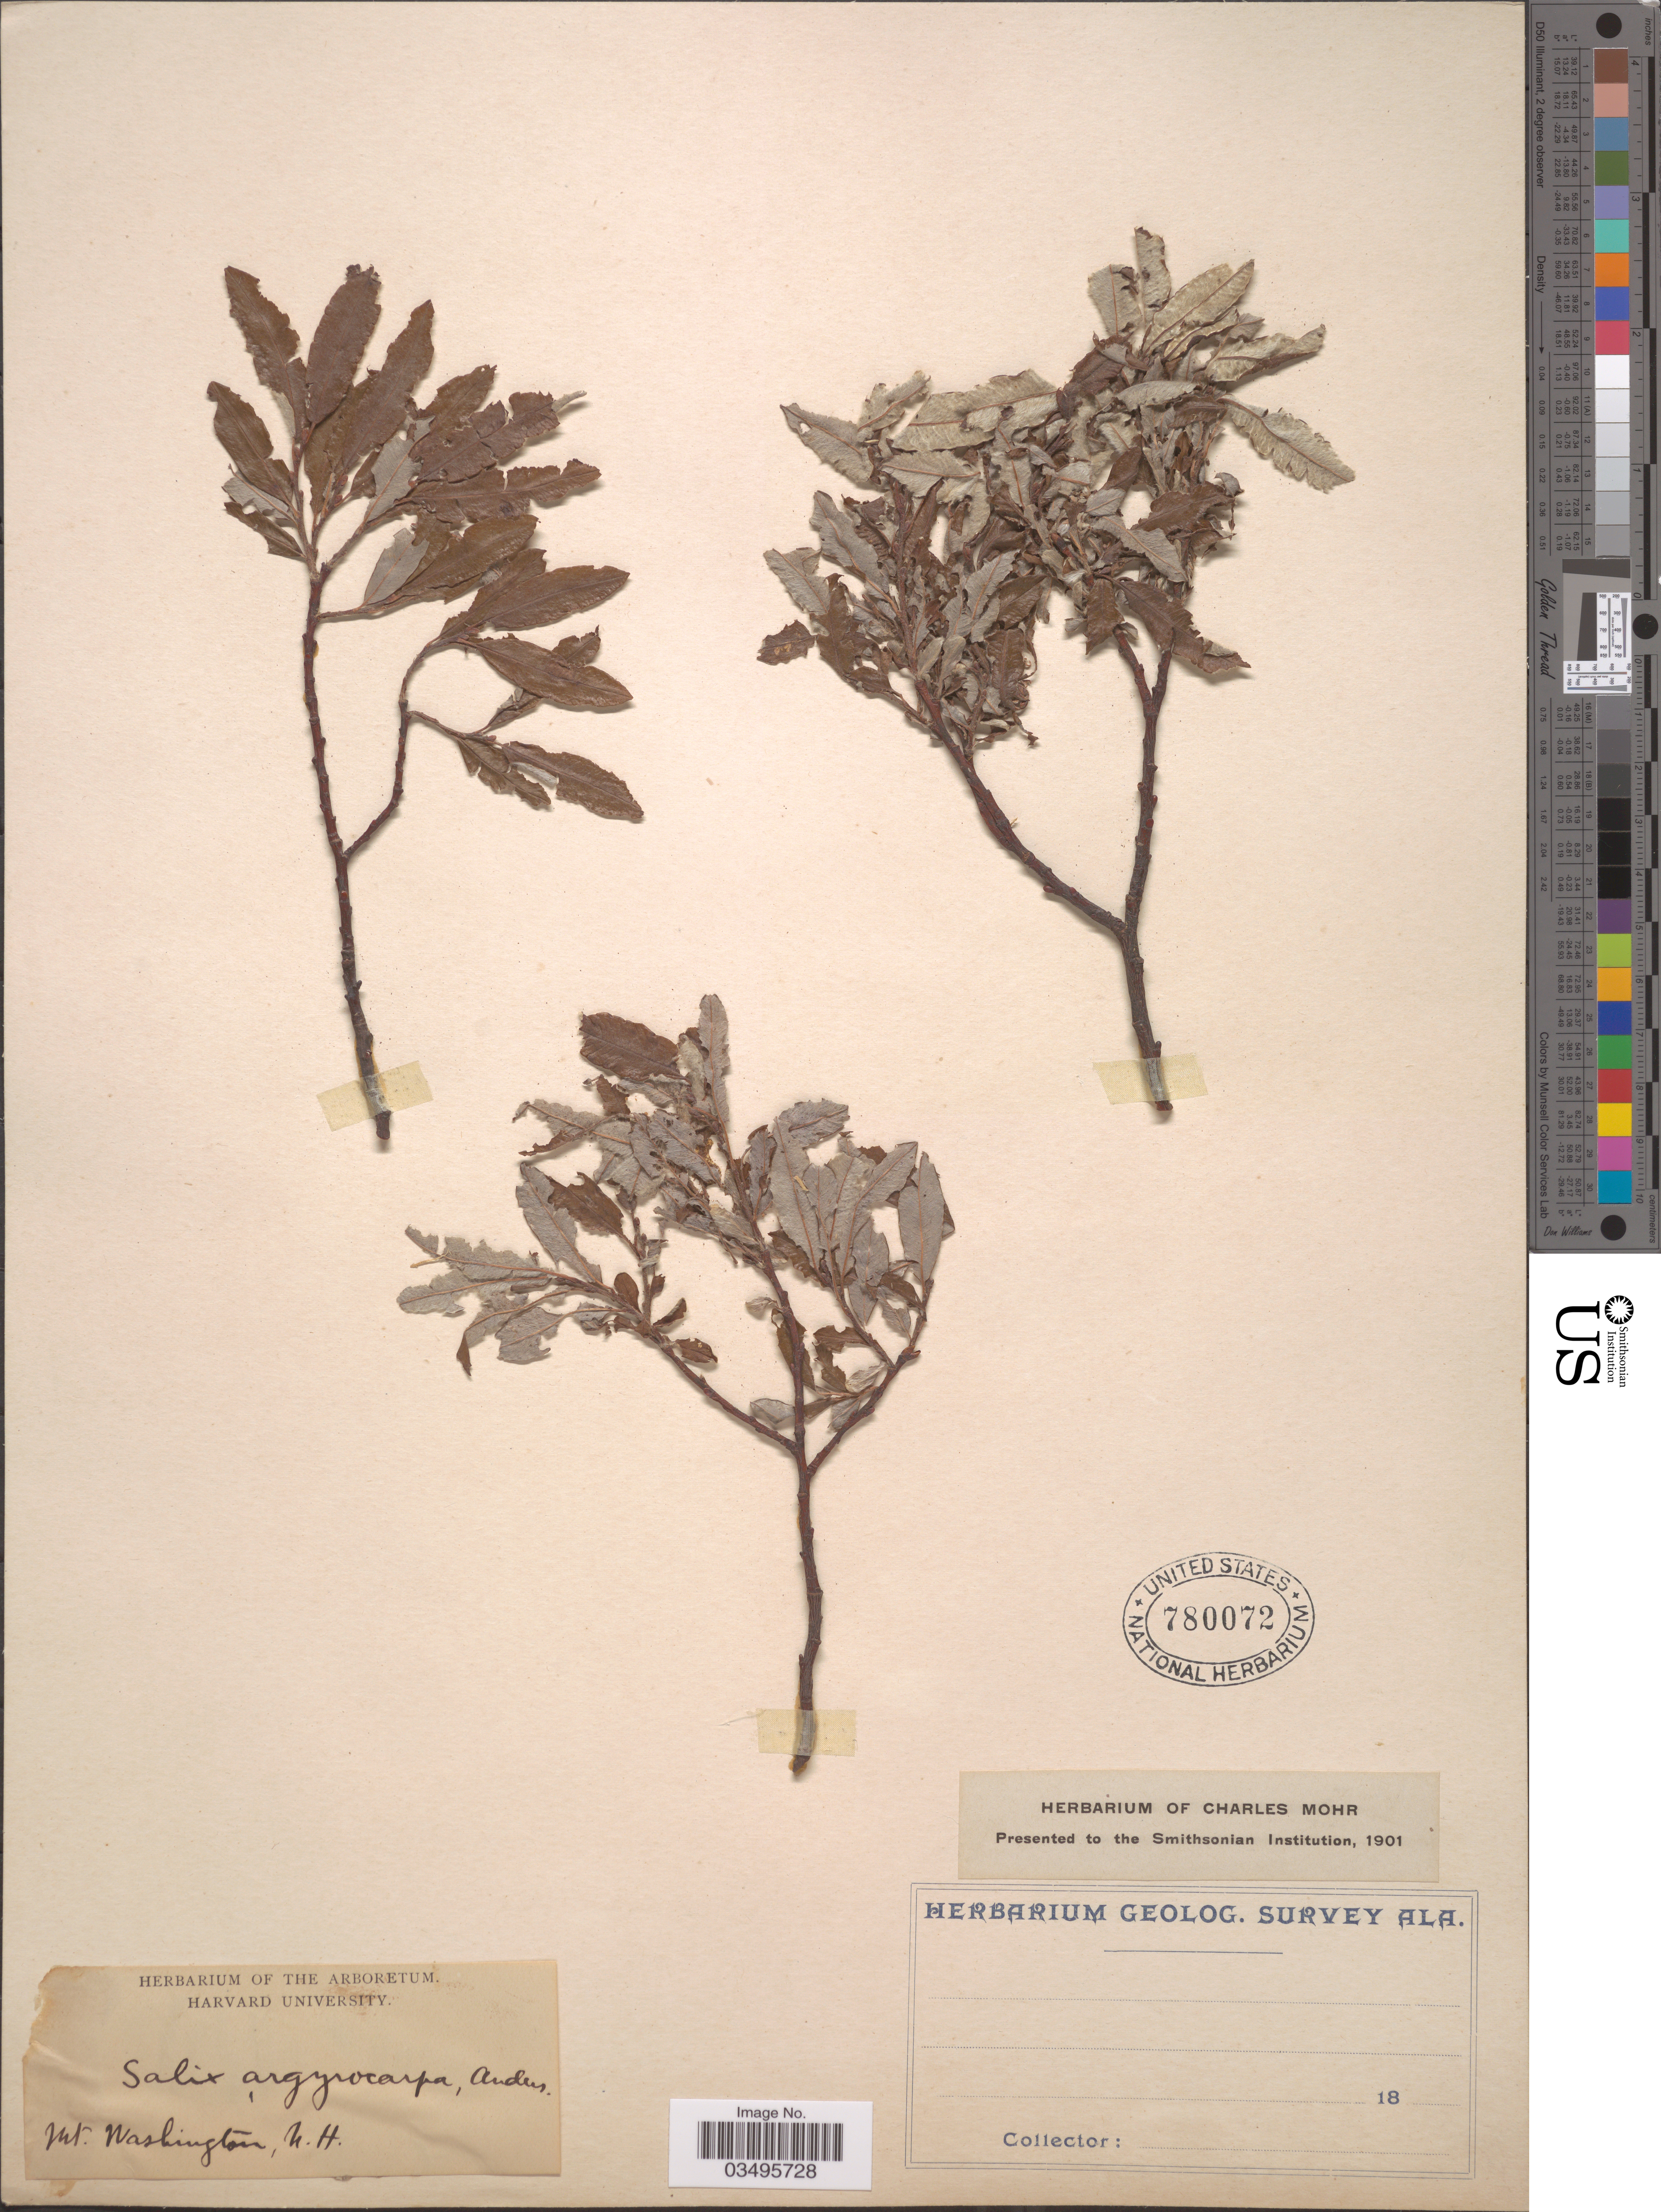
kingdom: Plantae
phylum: Tracheophyta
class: Magnoliopsida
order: Malpighiales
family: Salicaceae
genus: Salix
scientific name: Salix argyrocarpa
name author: L. Andersson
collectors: ex herb. Charles Mohr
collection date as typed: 18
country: United States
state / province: New Hampshire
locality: Mt. Washington.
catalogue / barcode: US 780072